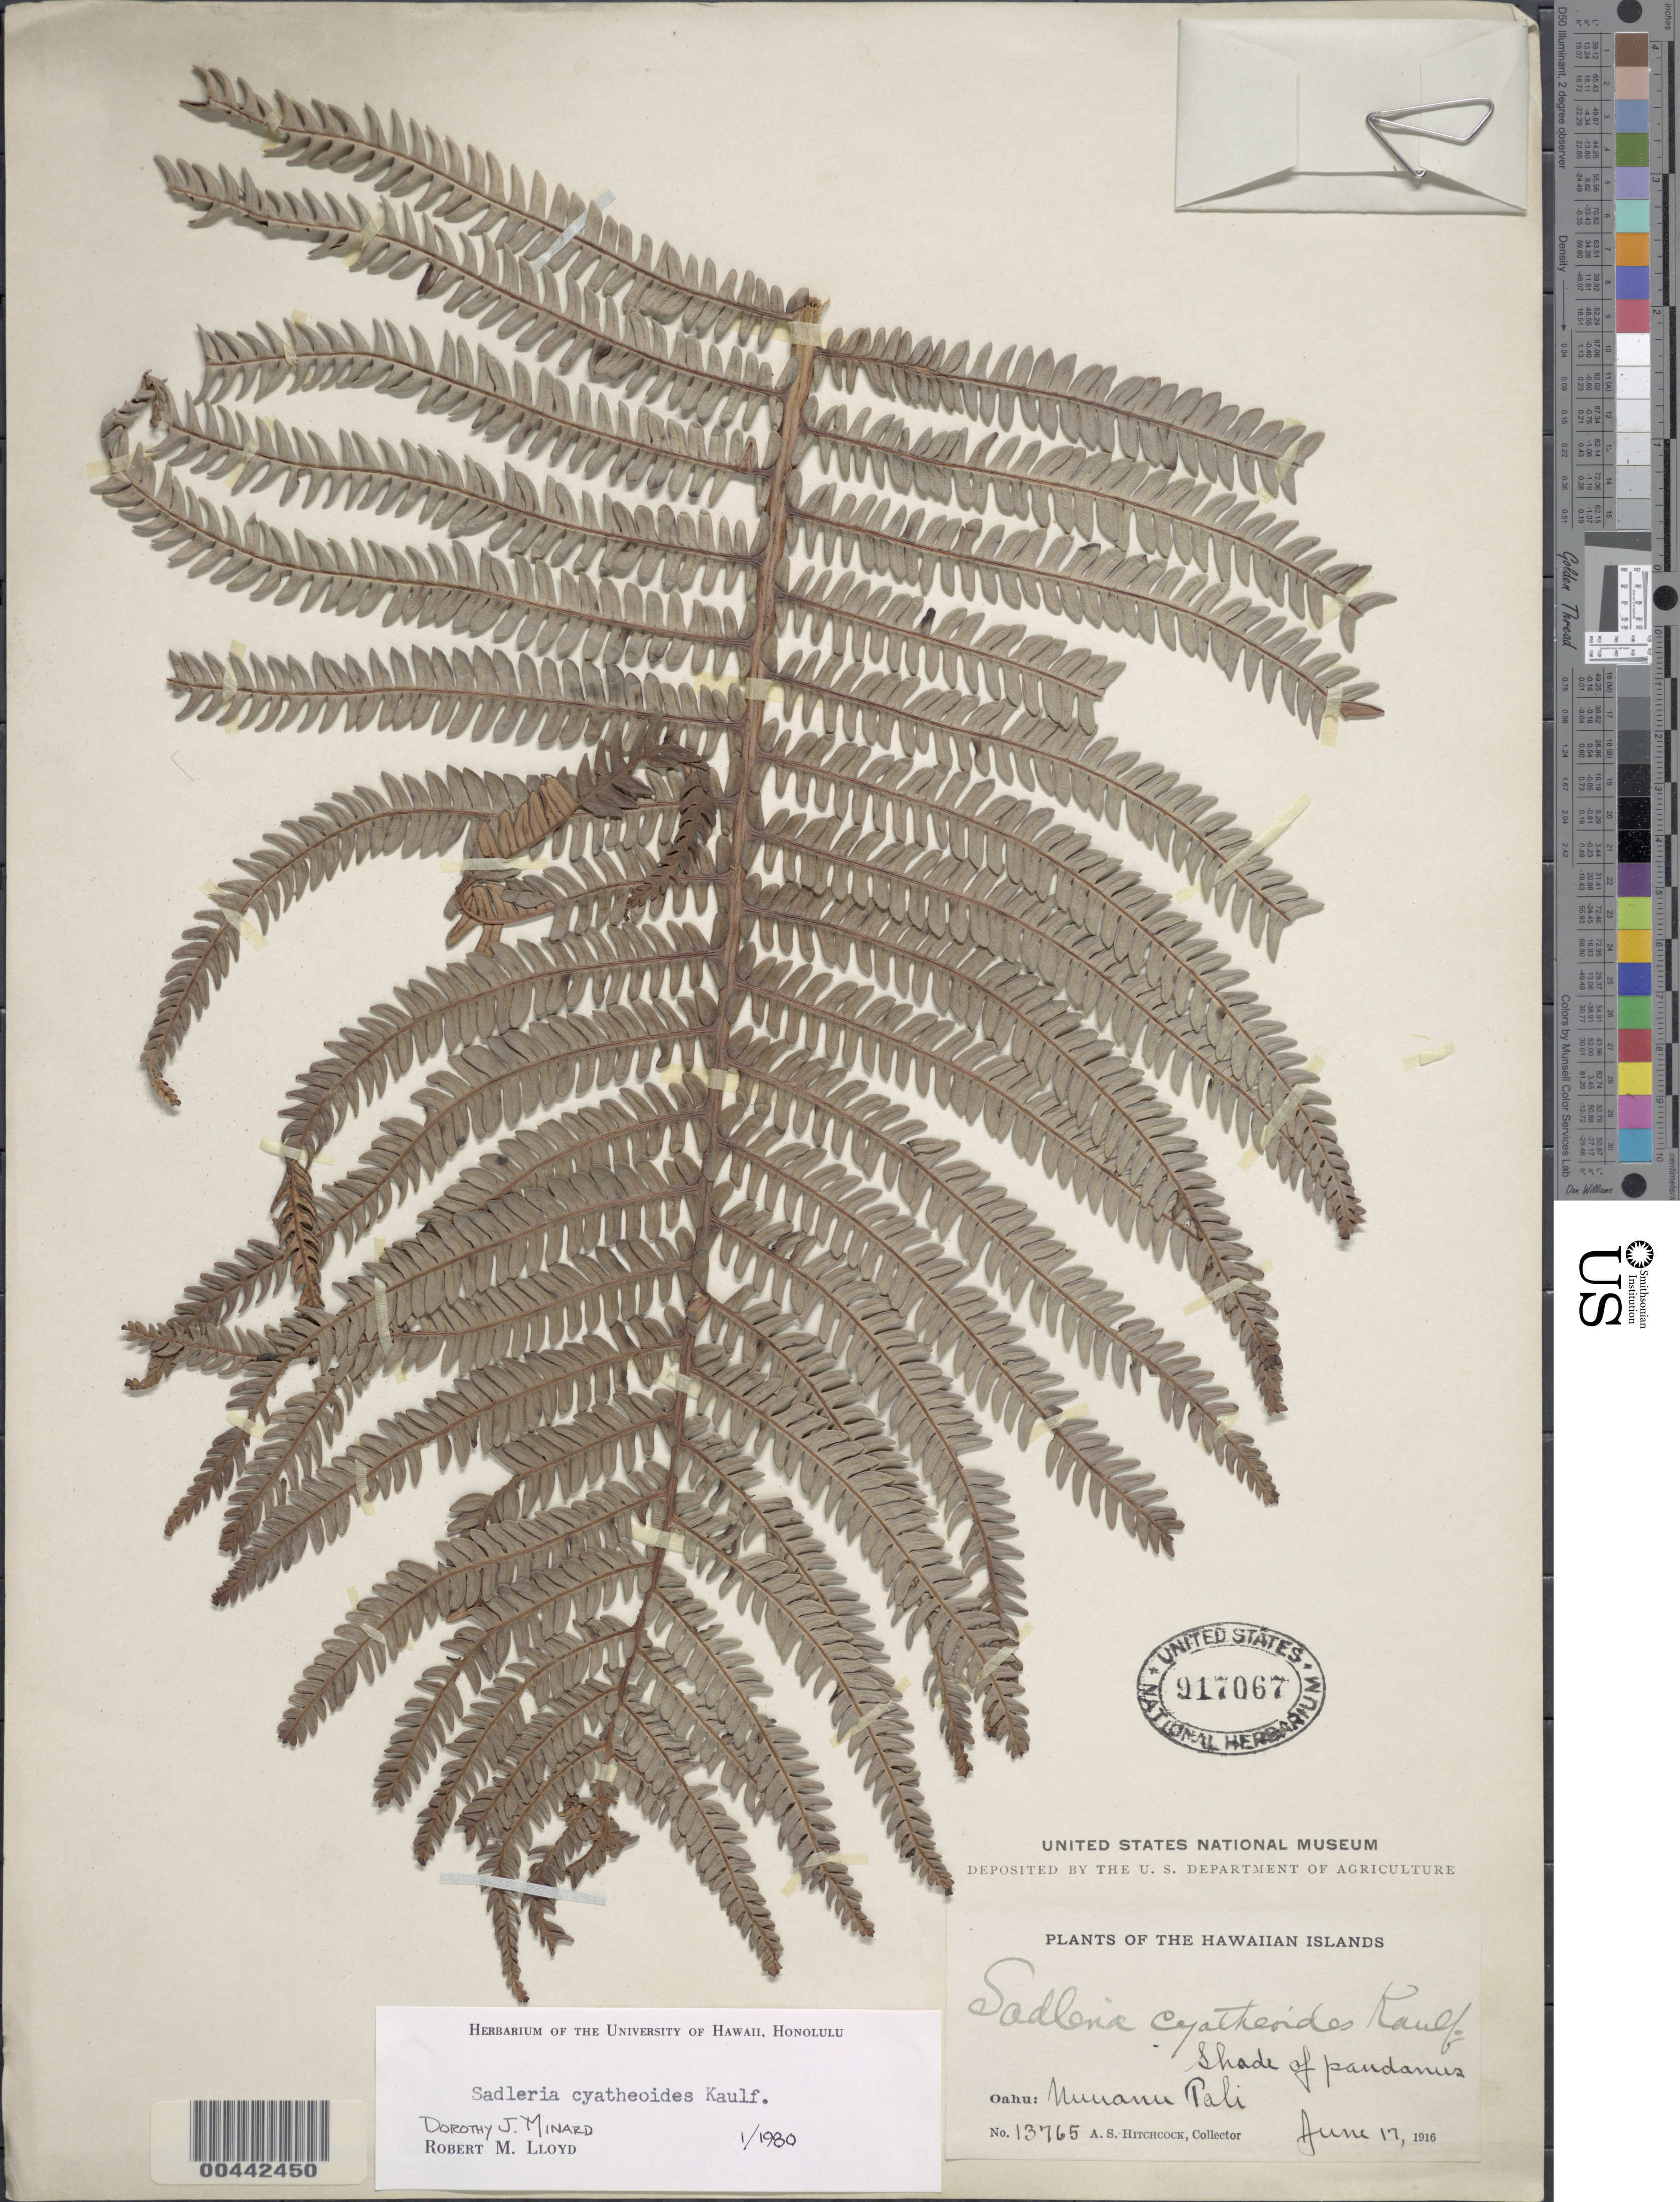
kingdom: Plantae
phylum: Tracheophyta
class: Polypodiopsida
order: Polypodiales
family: Blechnaceae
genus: Sadleria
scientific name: Sadleria cyatheoides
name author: Kaulf.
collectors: A. S. Hitchcock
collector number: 13765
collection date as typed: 17 Jun 1916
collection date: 1916-06-17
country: United States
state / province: Hawaii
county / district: Honolulu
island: Oahu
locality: Nuuanu Pali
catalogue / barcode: US 917067